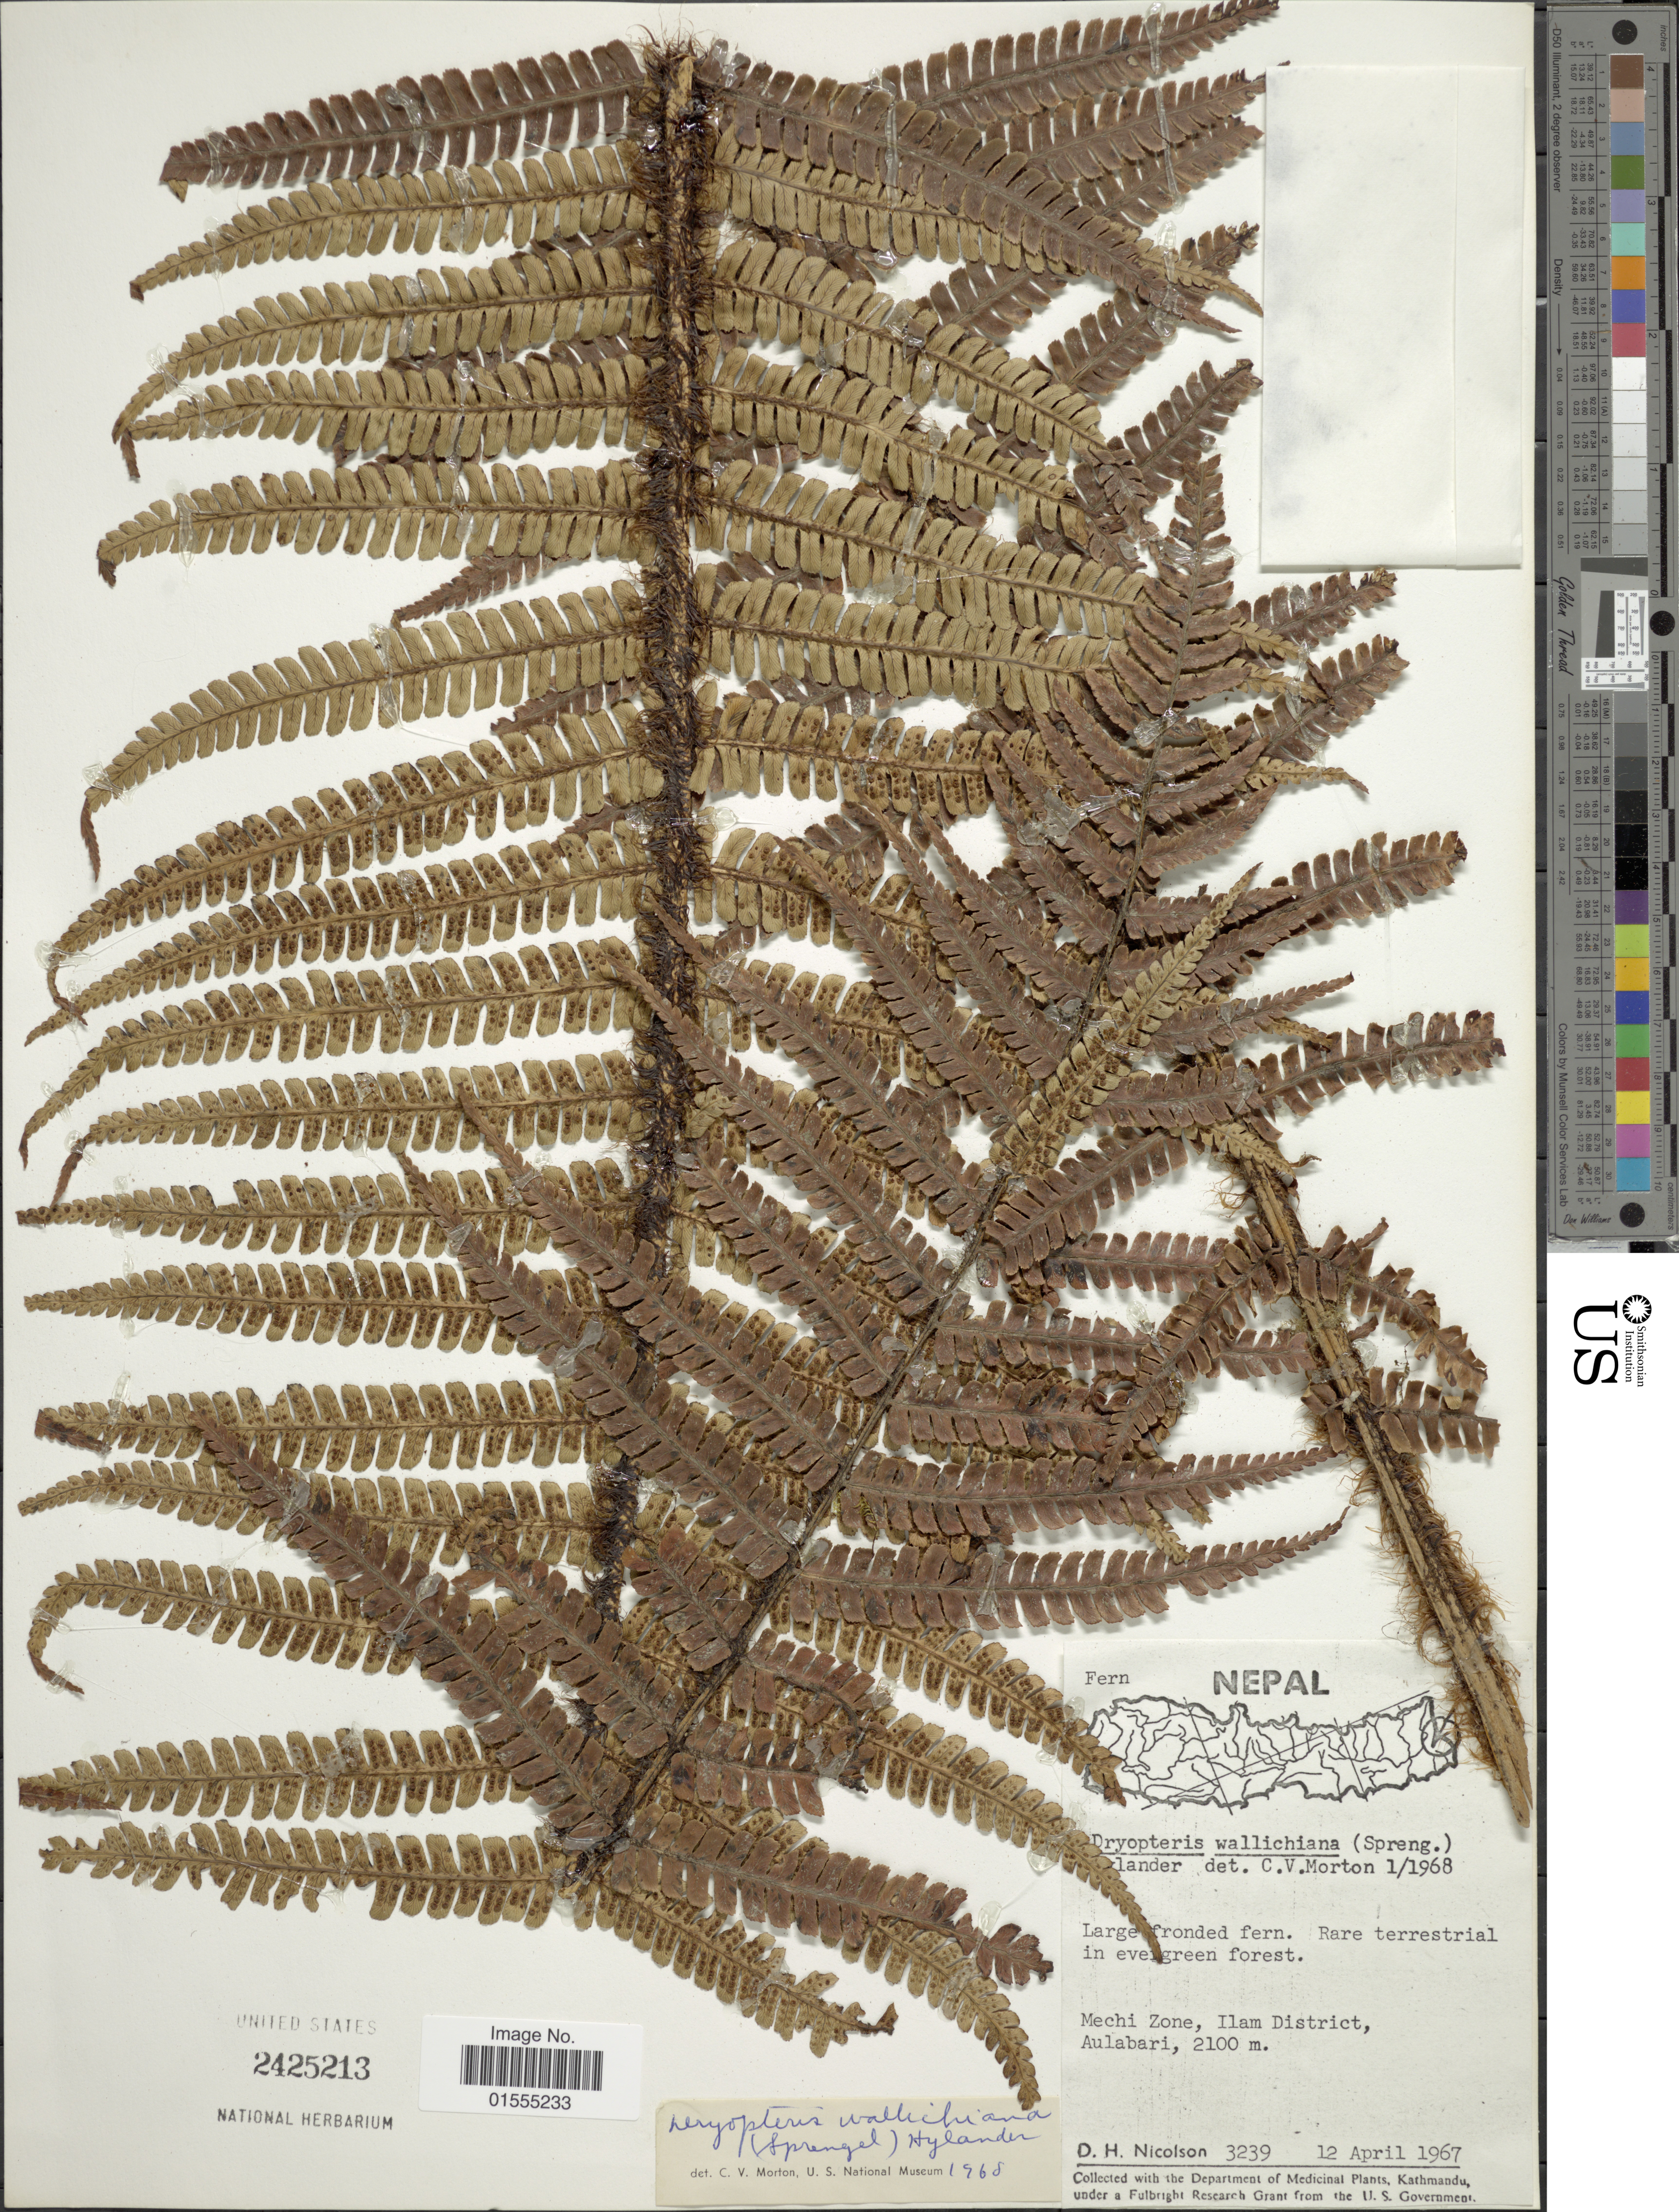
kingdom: Plantae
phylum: Tracheophyta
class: Polypodiopsida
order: Polypodiales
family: Dryopteridaceae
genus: Dryopteris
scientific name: Dryopteris wallichiana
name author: (Spreng.) Hyl.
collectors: D. H. Nicolson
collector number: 3239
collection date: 1967-04-12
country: Nepal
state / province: Mechi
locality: Meci Zone, Ilam District, Aulabari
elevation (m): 2100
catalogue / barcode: US 2425213